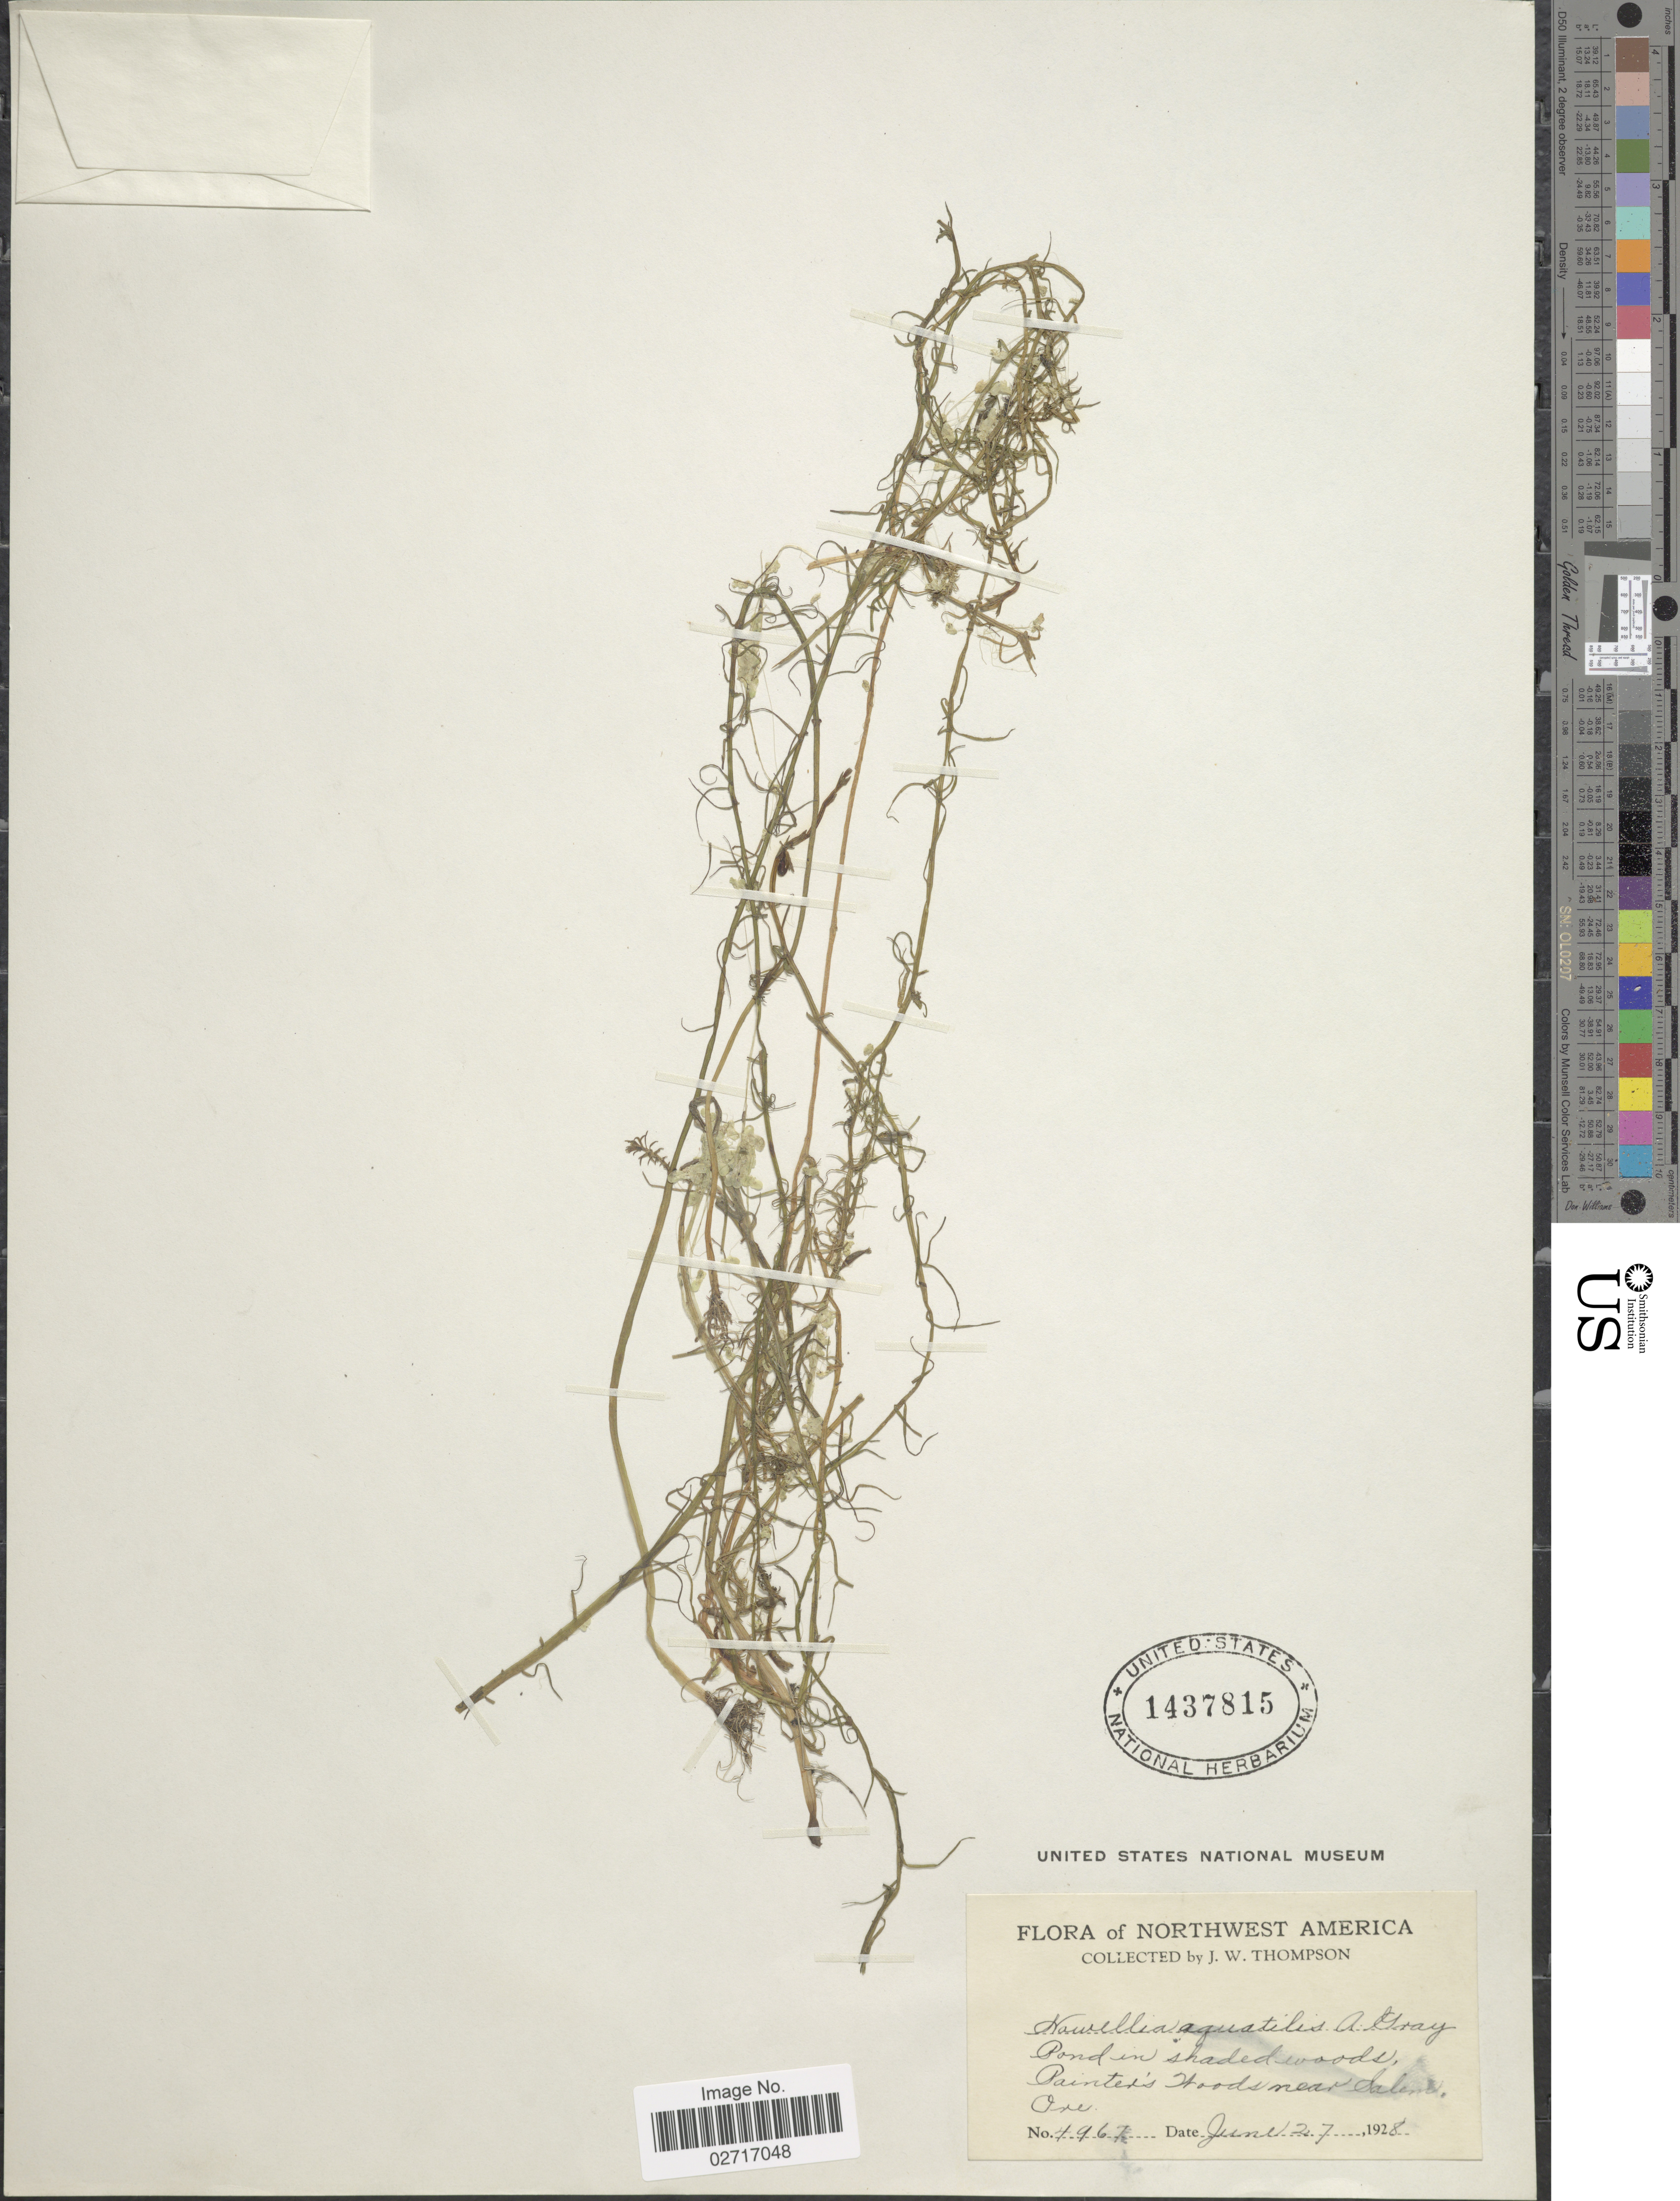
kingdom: Plantae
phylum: Tracheophyta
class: Magnoliopsida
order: Asterales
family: Campanulaceae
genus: Howellia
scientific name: Howellia aquatilis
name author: A. Gray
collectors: J. W. Thompson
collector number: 4967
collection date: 1928-06-27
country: United States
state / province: Oregon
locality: Pond in shaded woods, Painter's Woods near Salem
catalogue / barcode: US 1437815